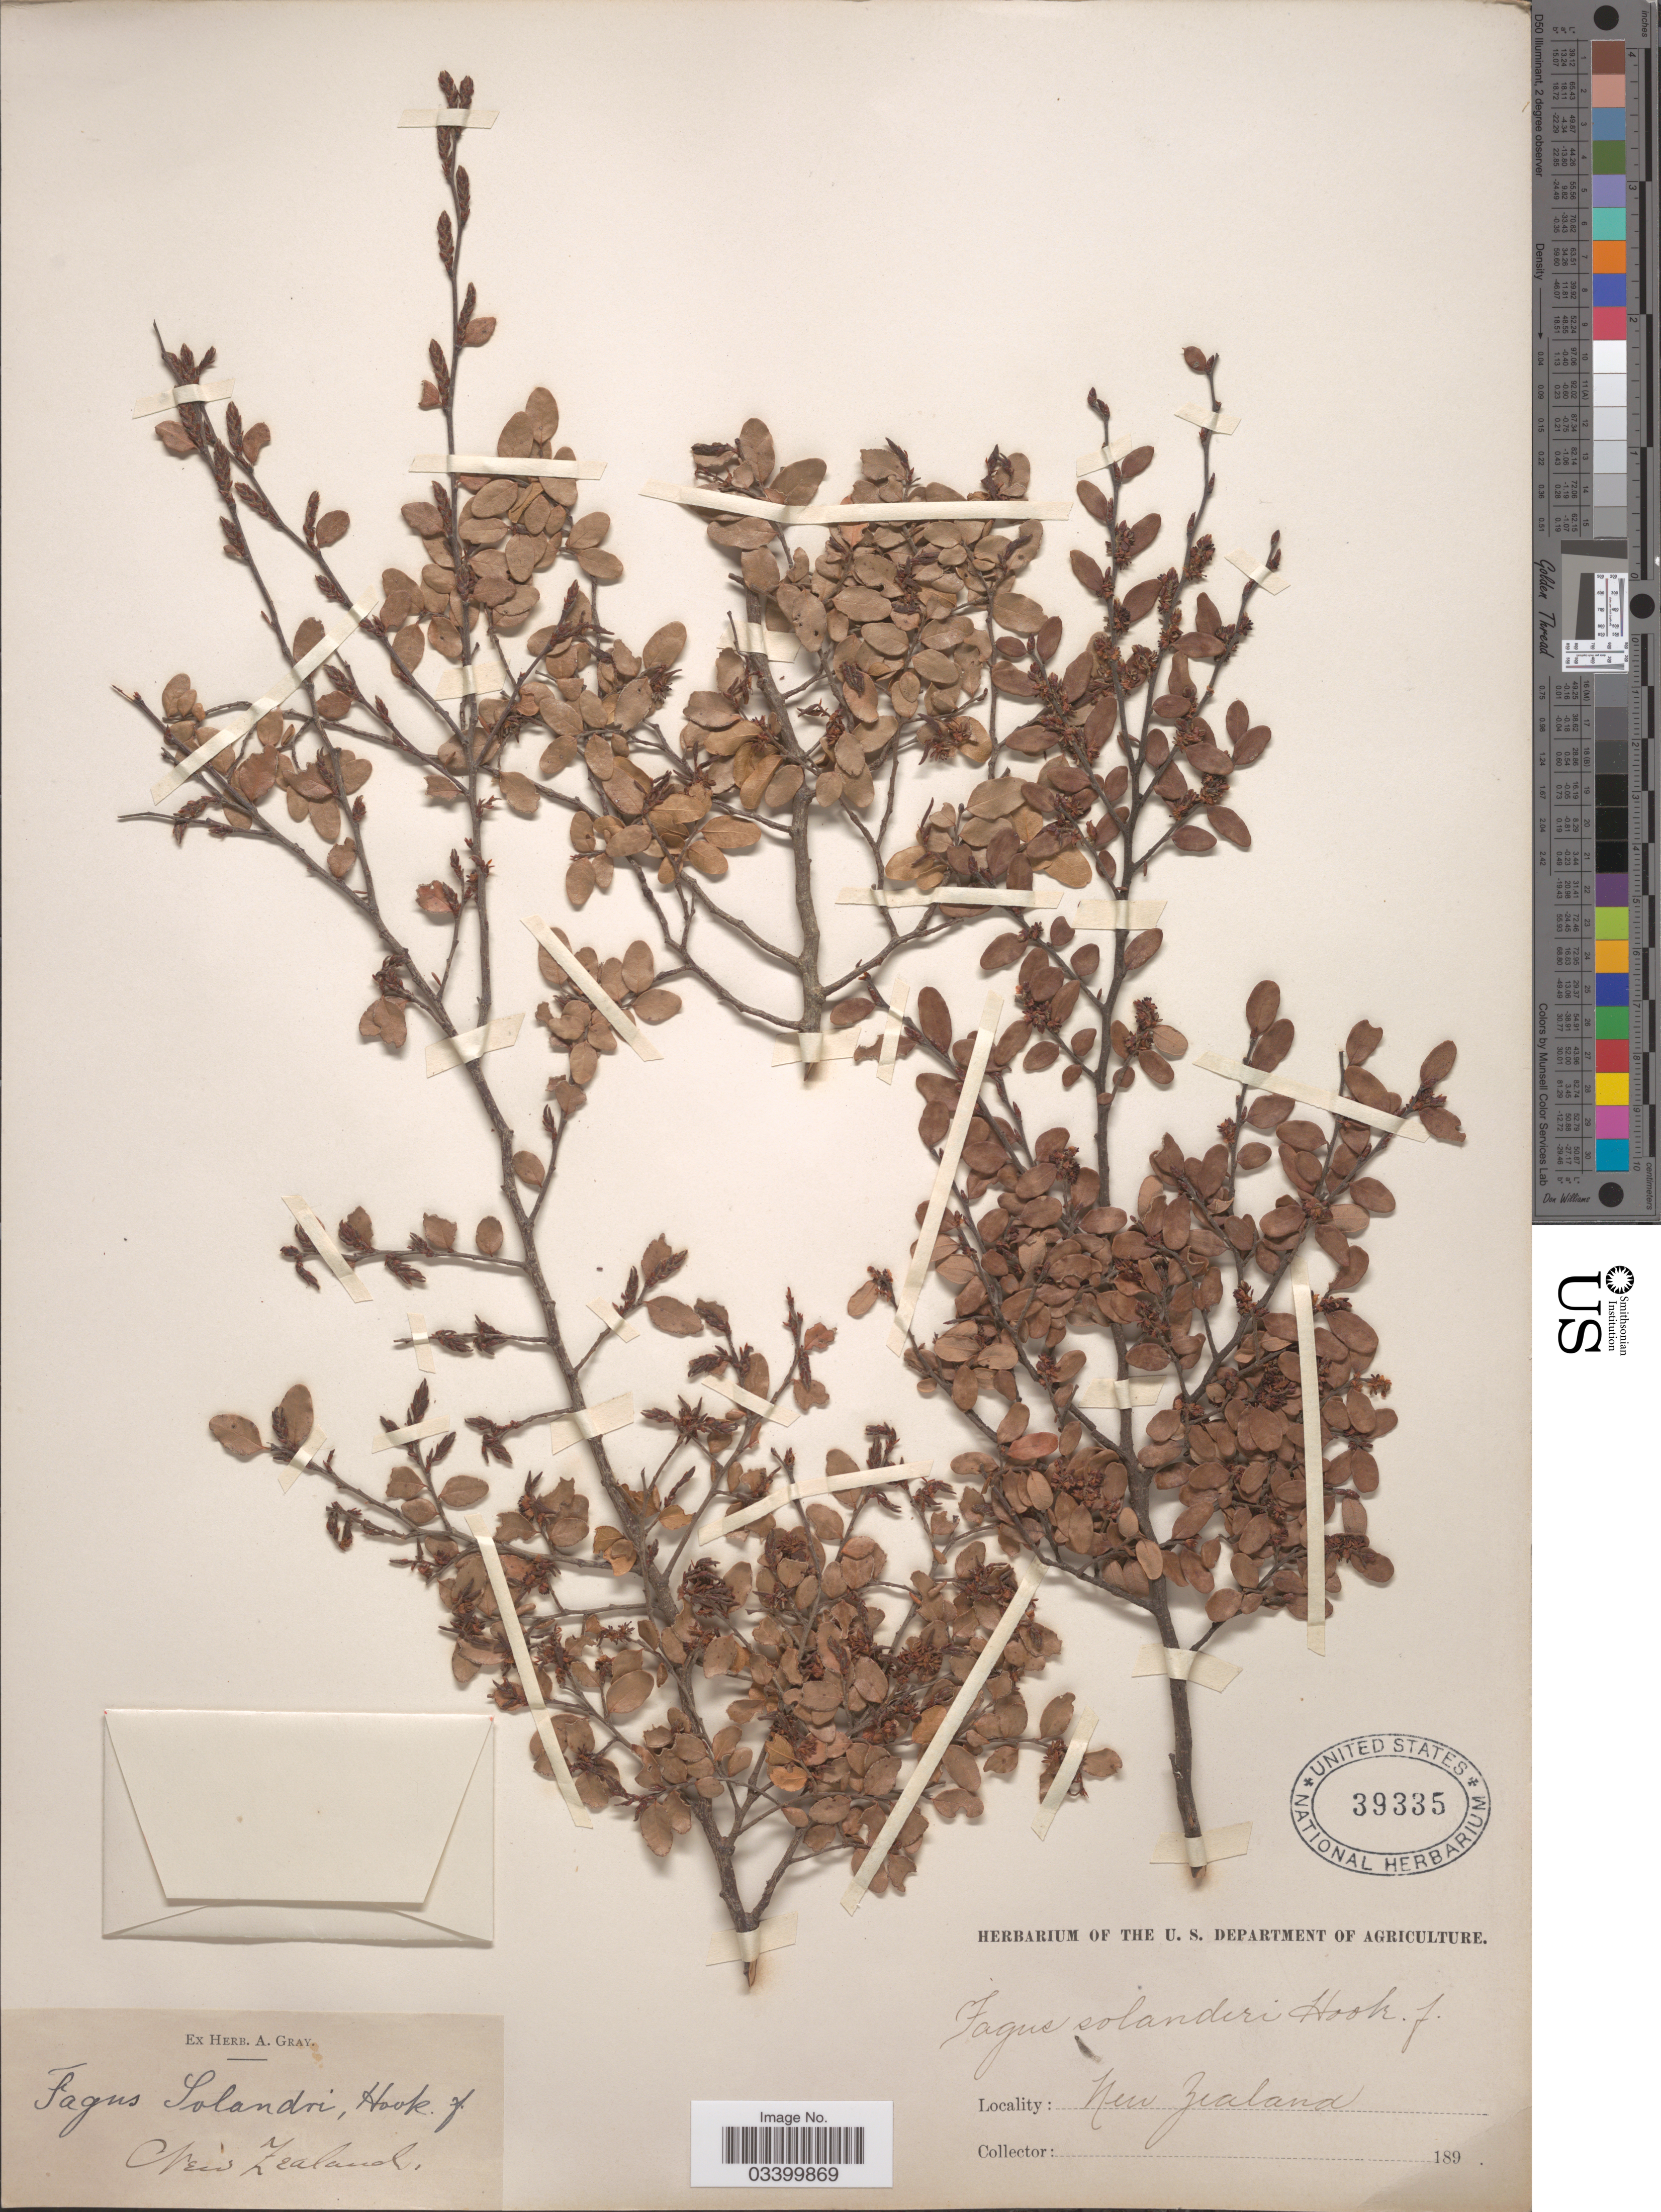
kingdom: Plantae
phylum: Tracheophyta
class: Magnoliopsida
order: Fagales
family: Nothofagaceae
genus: Nothofagus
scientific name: Nothofagus solandri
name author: (Hook. f.) Oerst.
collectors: ex herb. Gray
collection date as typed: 189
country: New Zealand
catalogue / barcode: US 39335